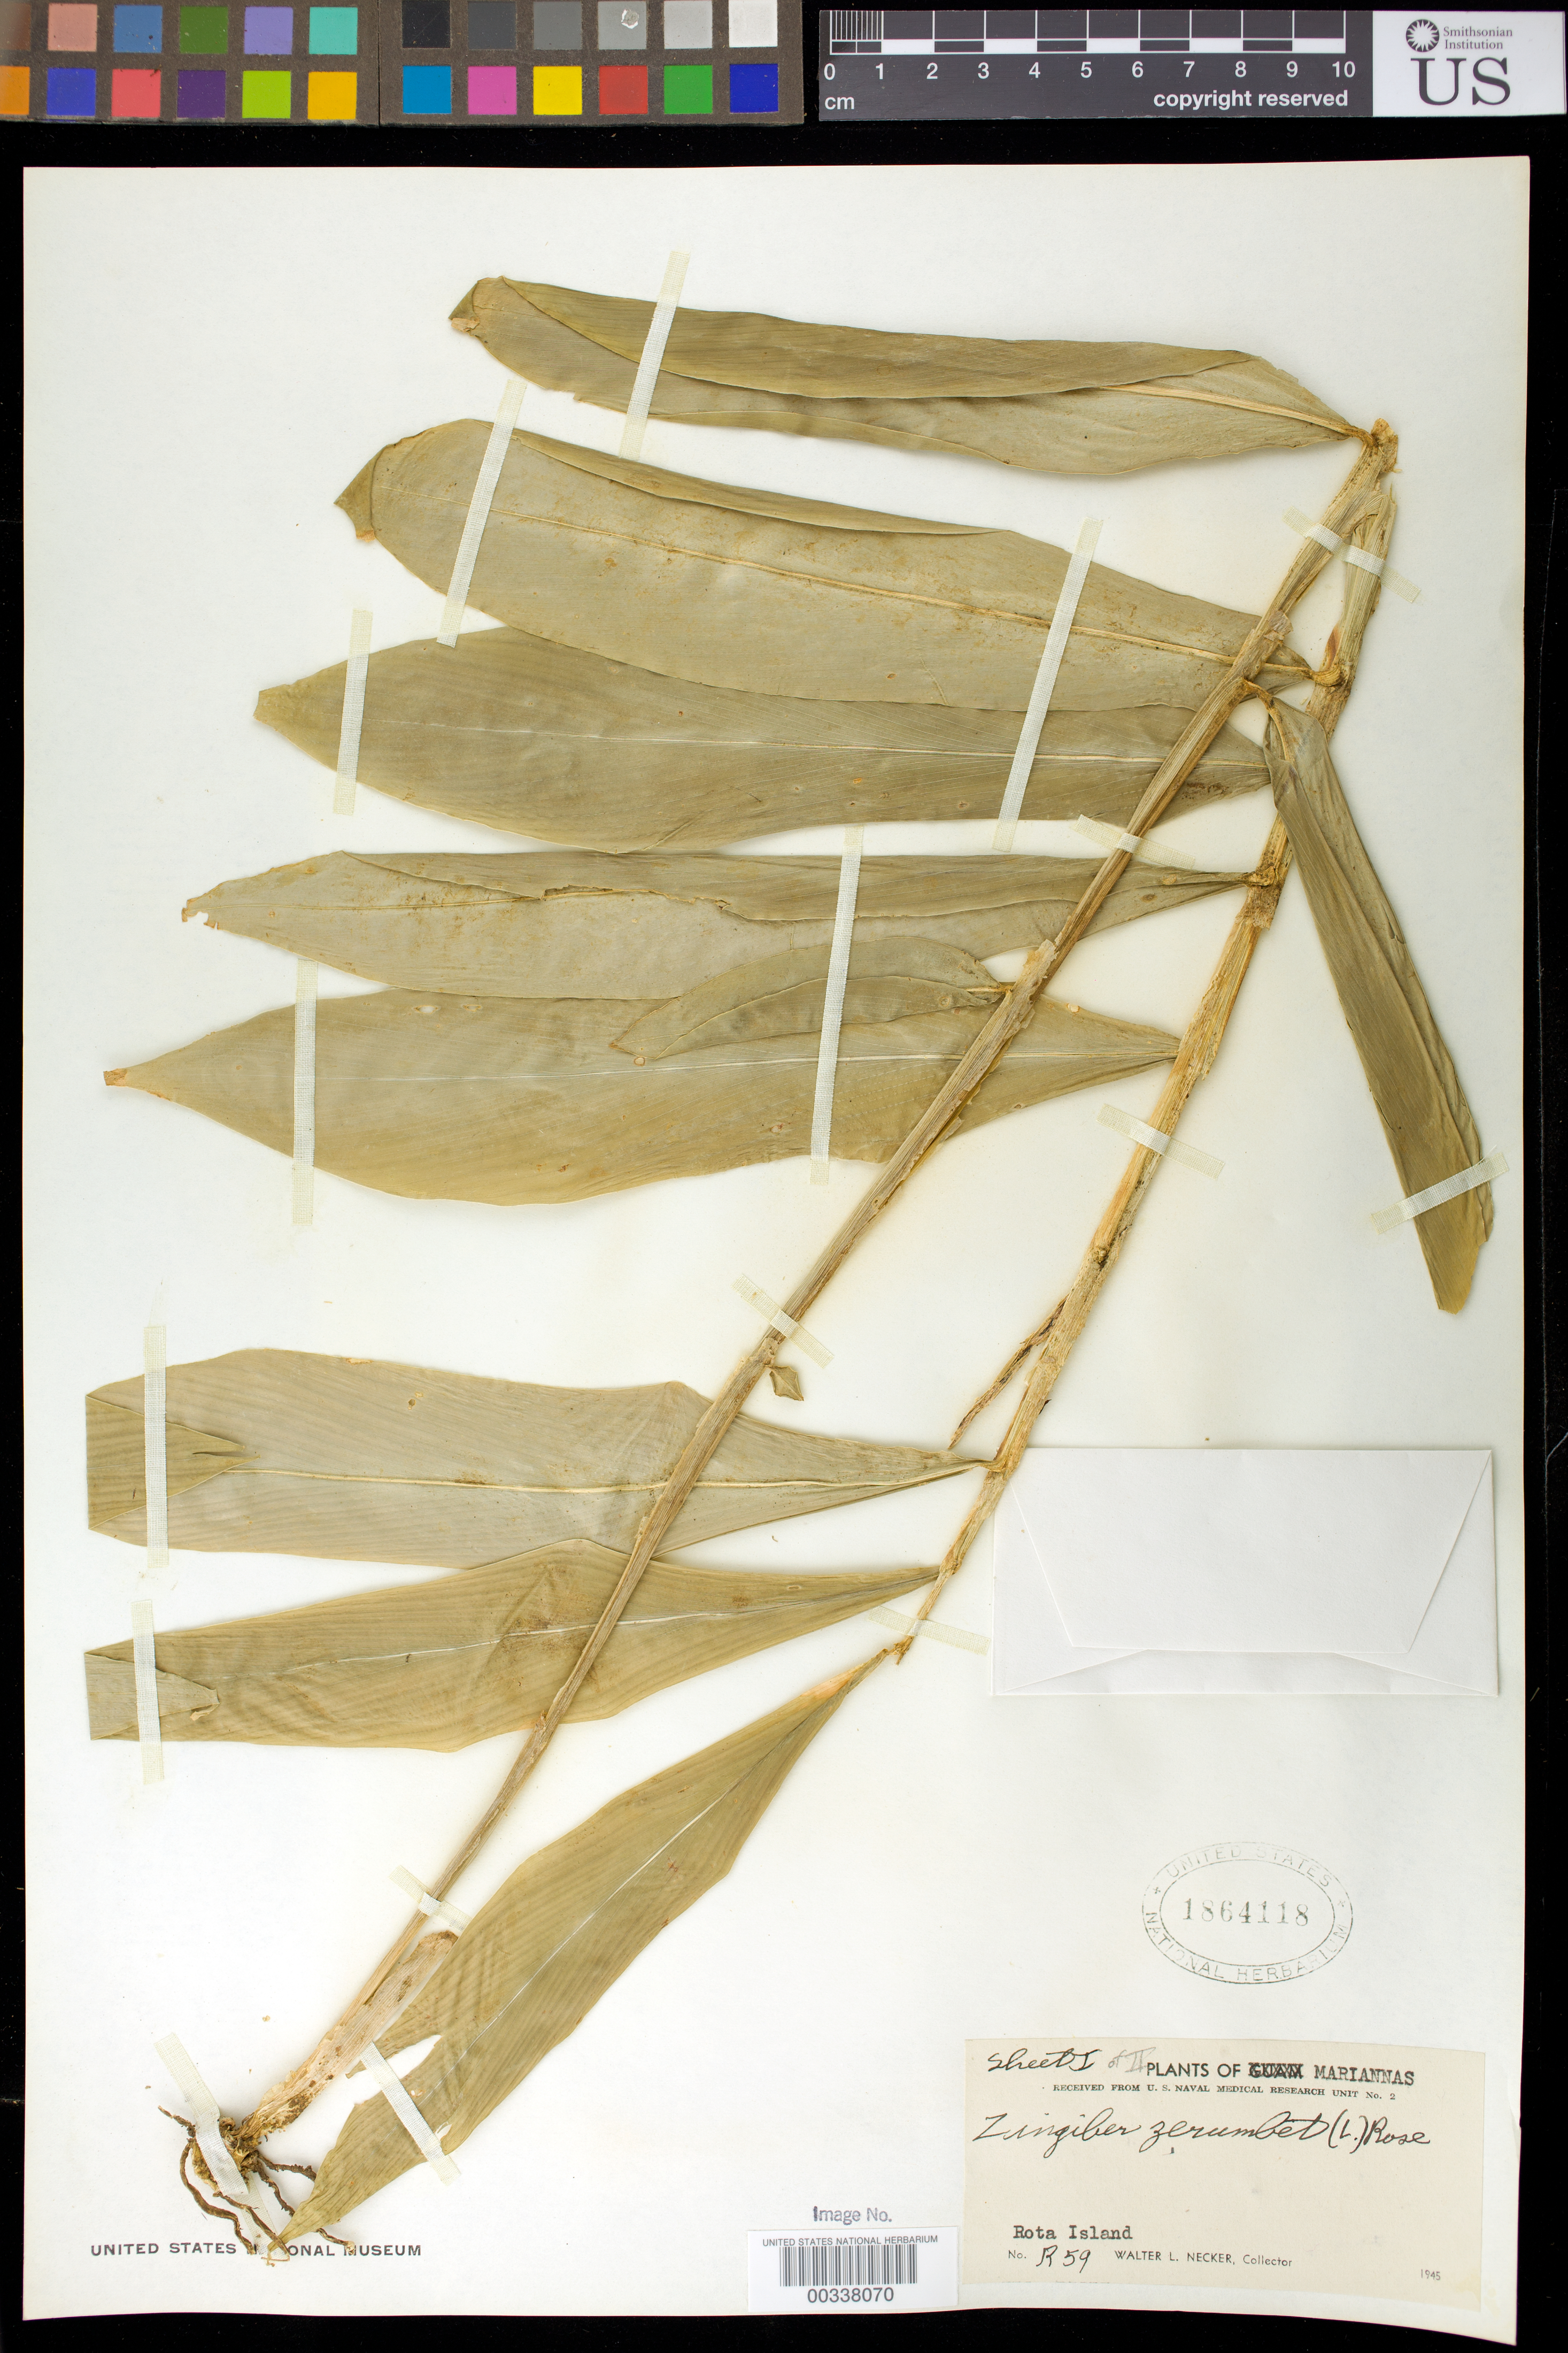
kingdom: Plantae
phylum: Tracheophyta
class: Liliopsida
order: Zingiberales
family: Zingiberaceae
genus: Zingiber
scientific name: Zingiber zerumbet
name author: (L.) Sm.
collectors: W. L. Necker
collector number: R 59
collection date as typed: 1945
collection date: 1945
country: Northern Mariana Islands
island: Rota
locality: Plants of mariannas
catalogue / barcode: US 1864118